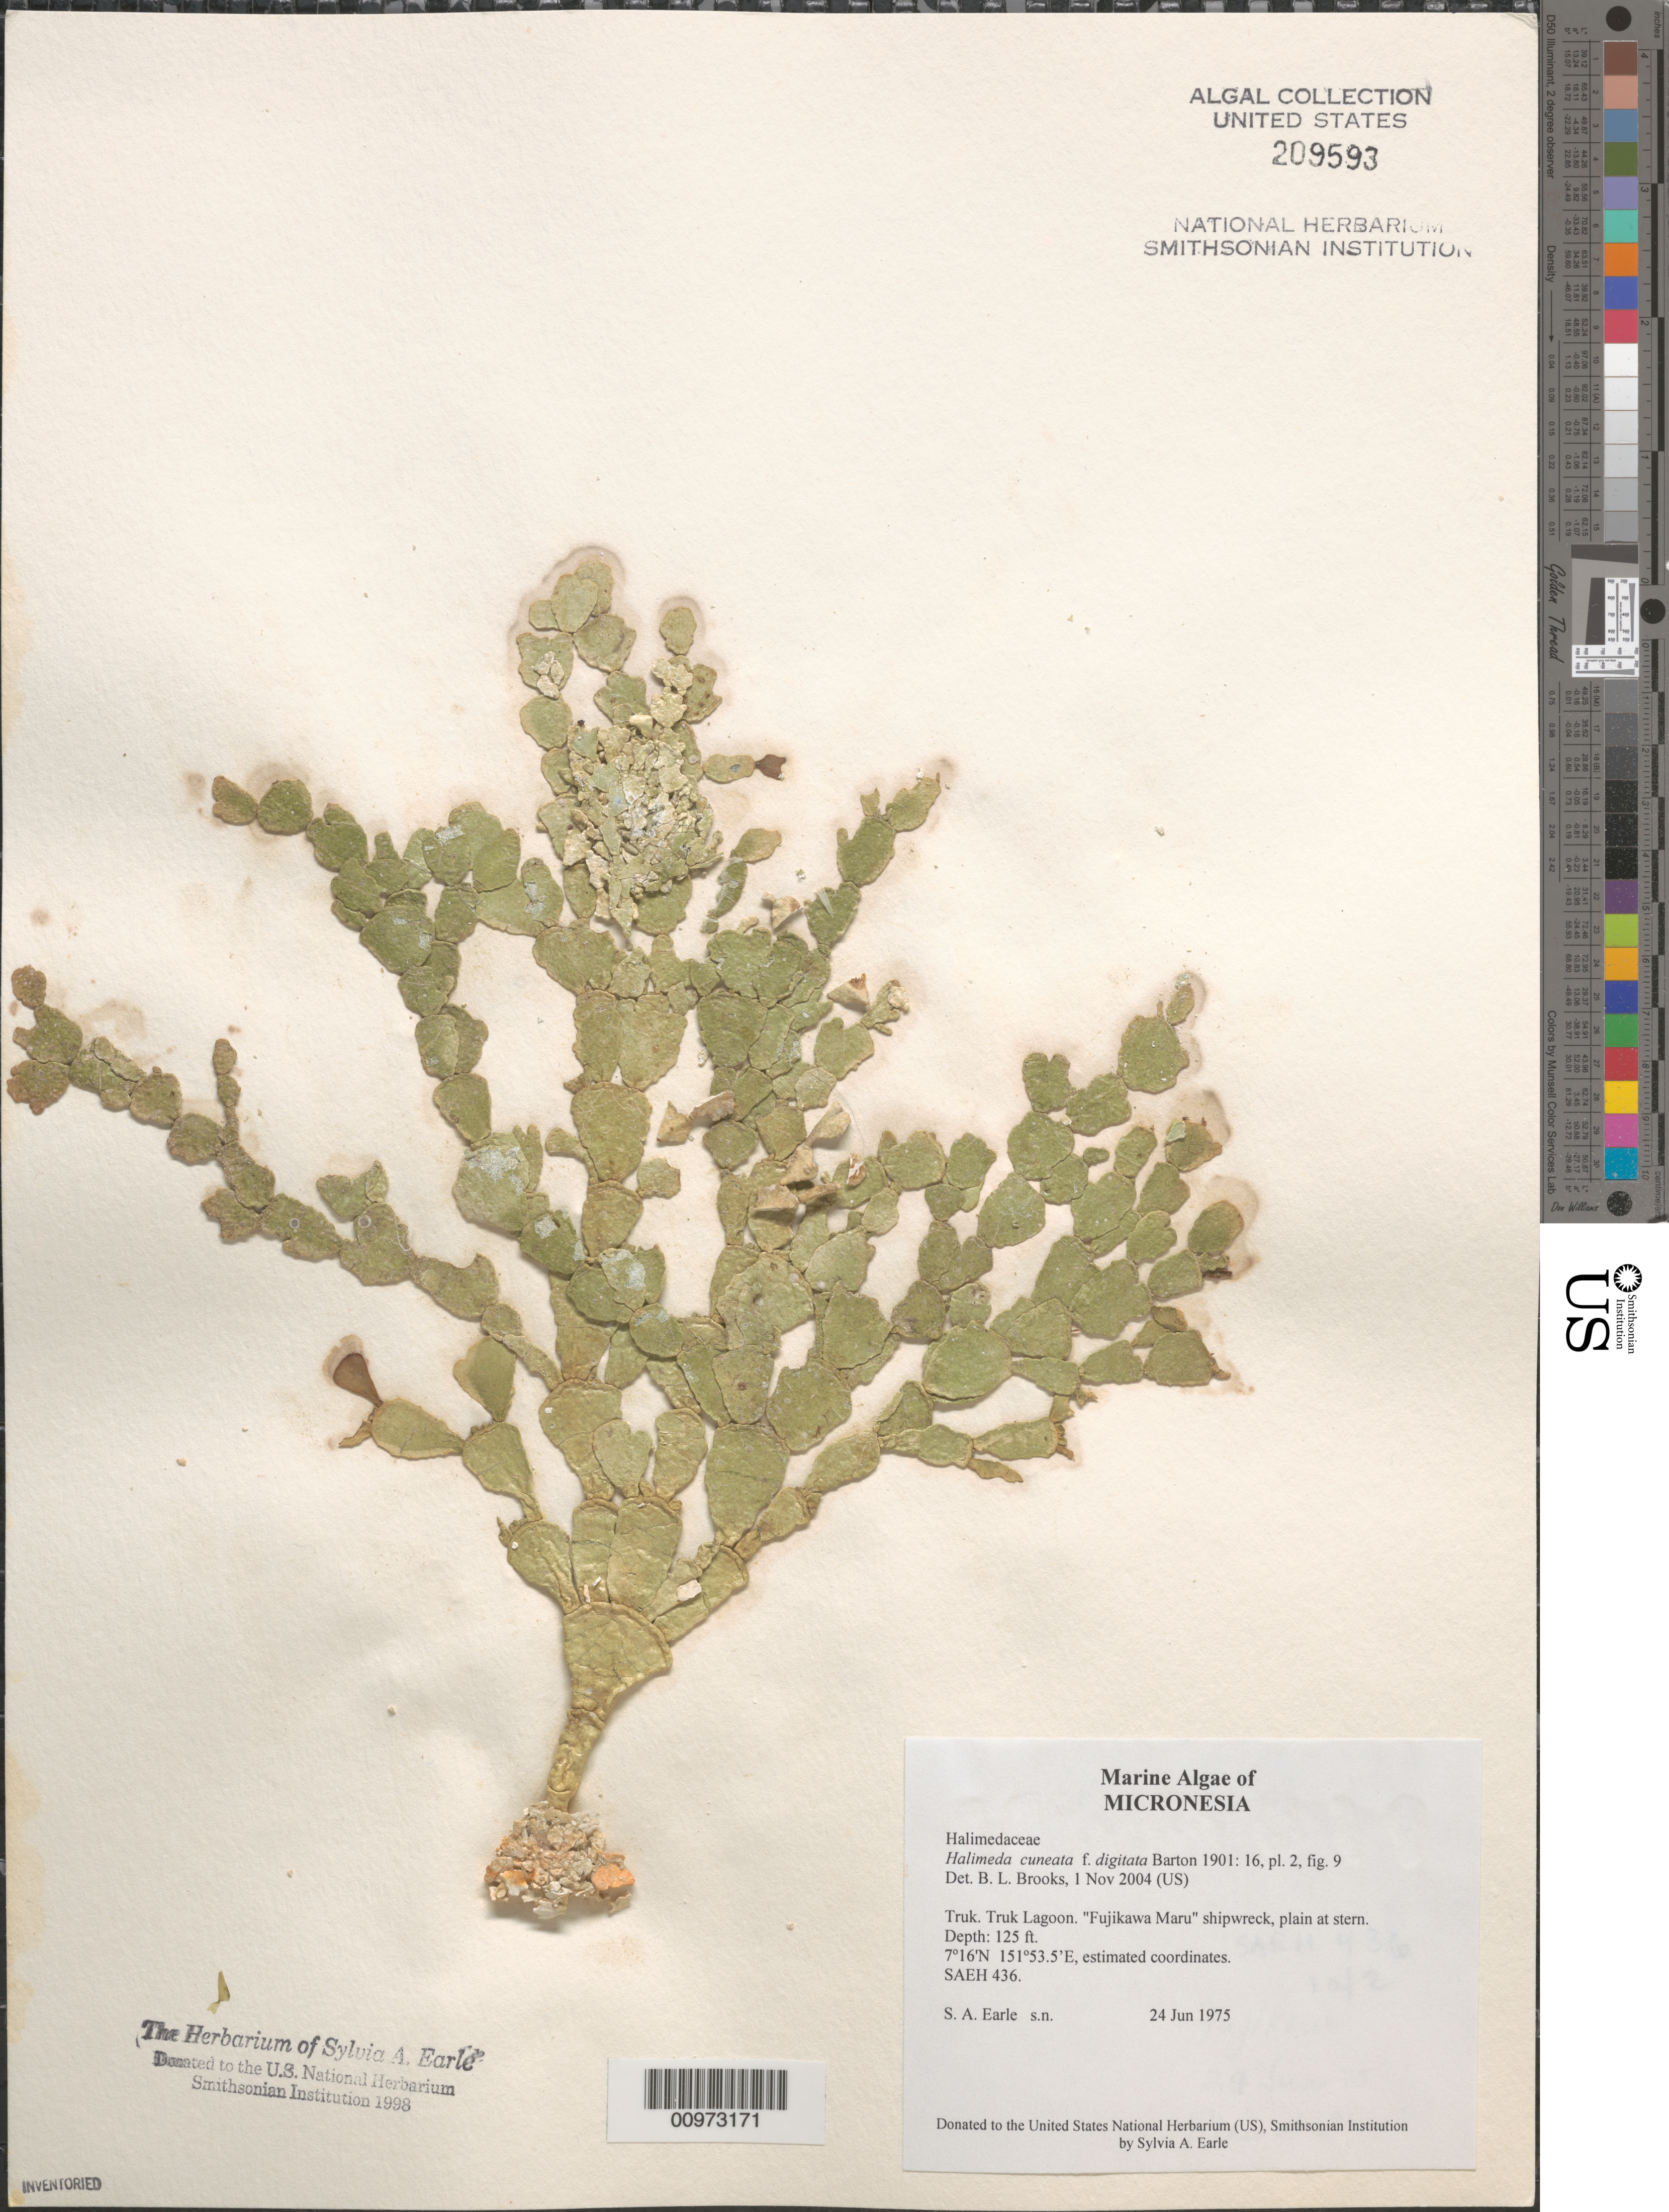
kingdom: Plantae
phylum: Chlorophyta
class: Ulvophyceae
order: Bryopsidales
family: Halimedaceae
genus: Halimeda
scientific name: Halimeda cuneata f. digitata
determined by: Brooks, B. L., (BOT), Smithsonian Institution - National Museum of Natural History (UNITED STATES)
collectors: S. A. Earle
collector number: SAEH 436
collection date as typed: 24 Jun 1975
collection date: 1975-06-24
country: Micronesia, Federated States of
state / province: Truk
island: Truk (Chuuk) Is.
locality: Chuuk Lagoon (Truk Lagoon), Fujikawa Maru shipwreck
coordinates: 7 16'N, 151 53.5'E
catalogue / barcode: US 209593